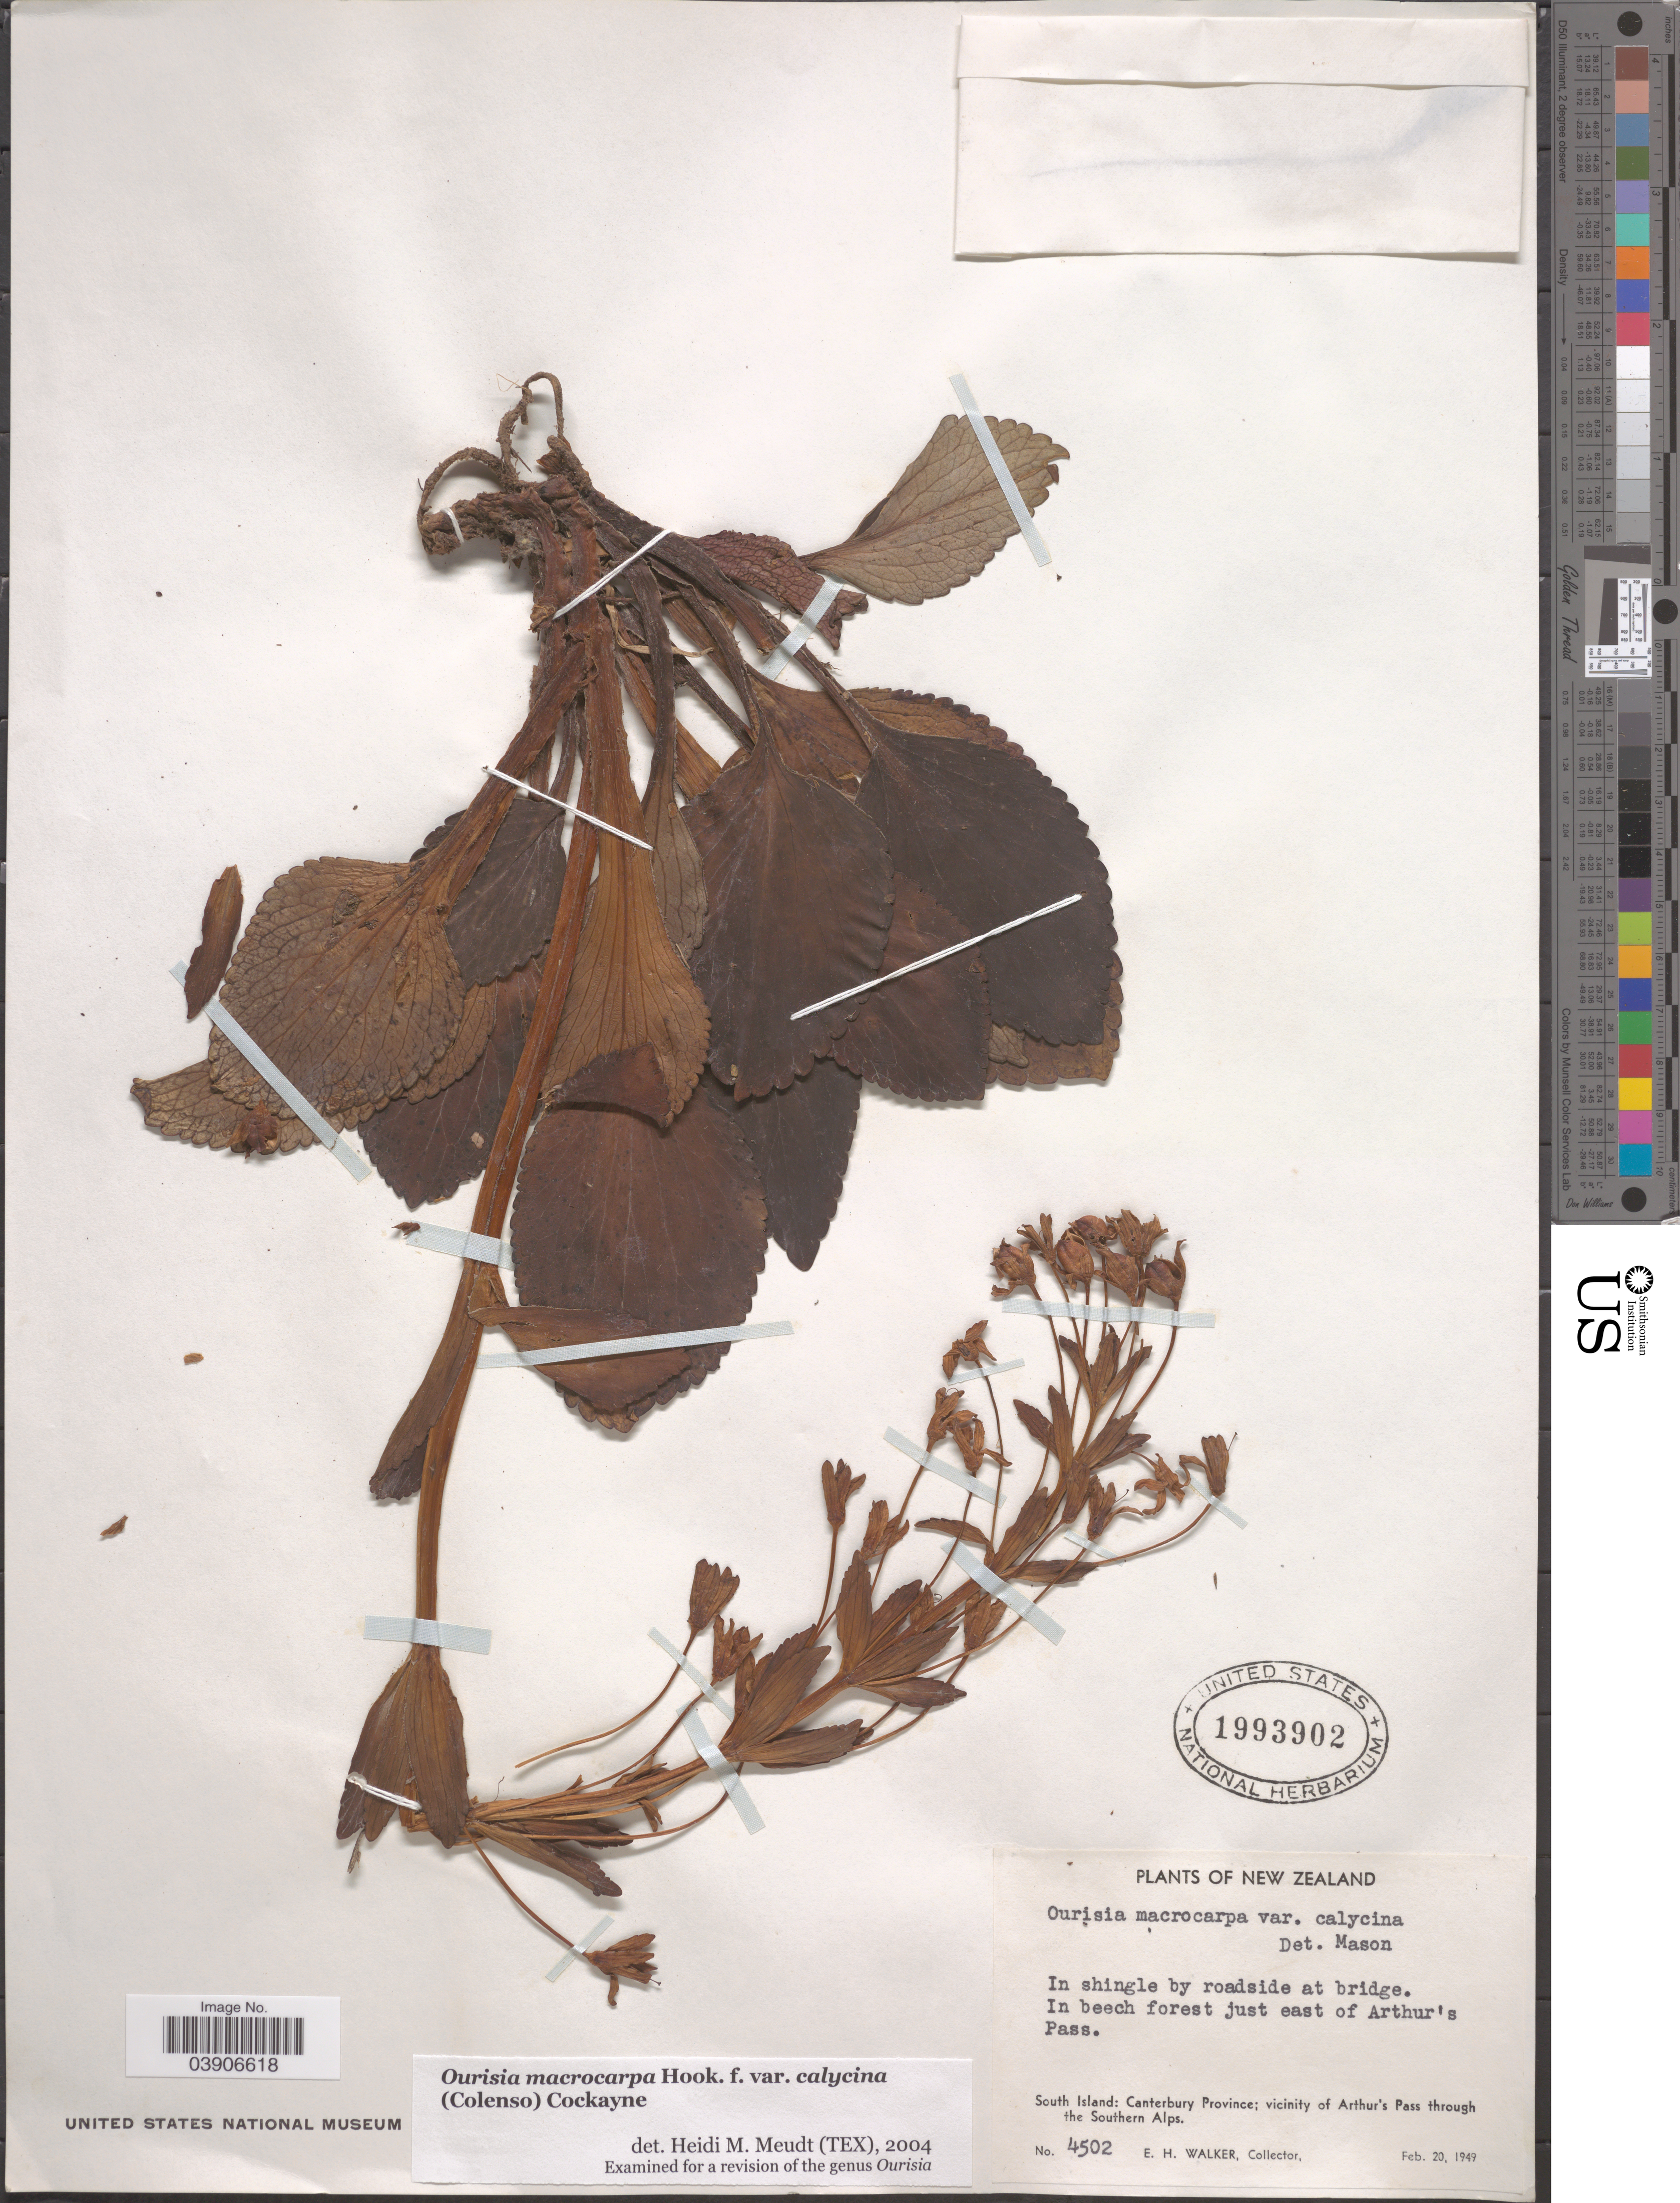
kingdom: Plantae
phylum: Tracheophyta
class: Magnoliopsida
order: Lamiales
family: Plantaginaceae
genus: Ourisia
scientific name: Ourisia macrocarpa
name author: Hook. f.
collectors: E. H. Walker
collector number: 4502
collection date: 1949-02-20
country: New Zealand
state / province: Canterbury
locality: In beech forest just east of Arthur's Pass. South Island: vicinity of Arthur's Pass through the Southern Alps.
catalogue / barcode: US 1993902